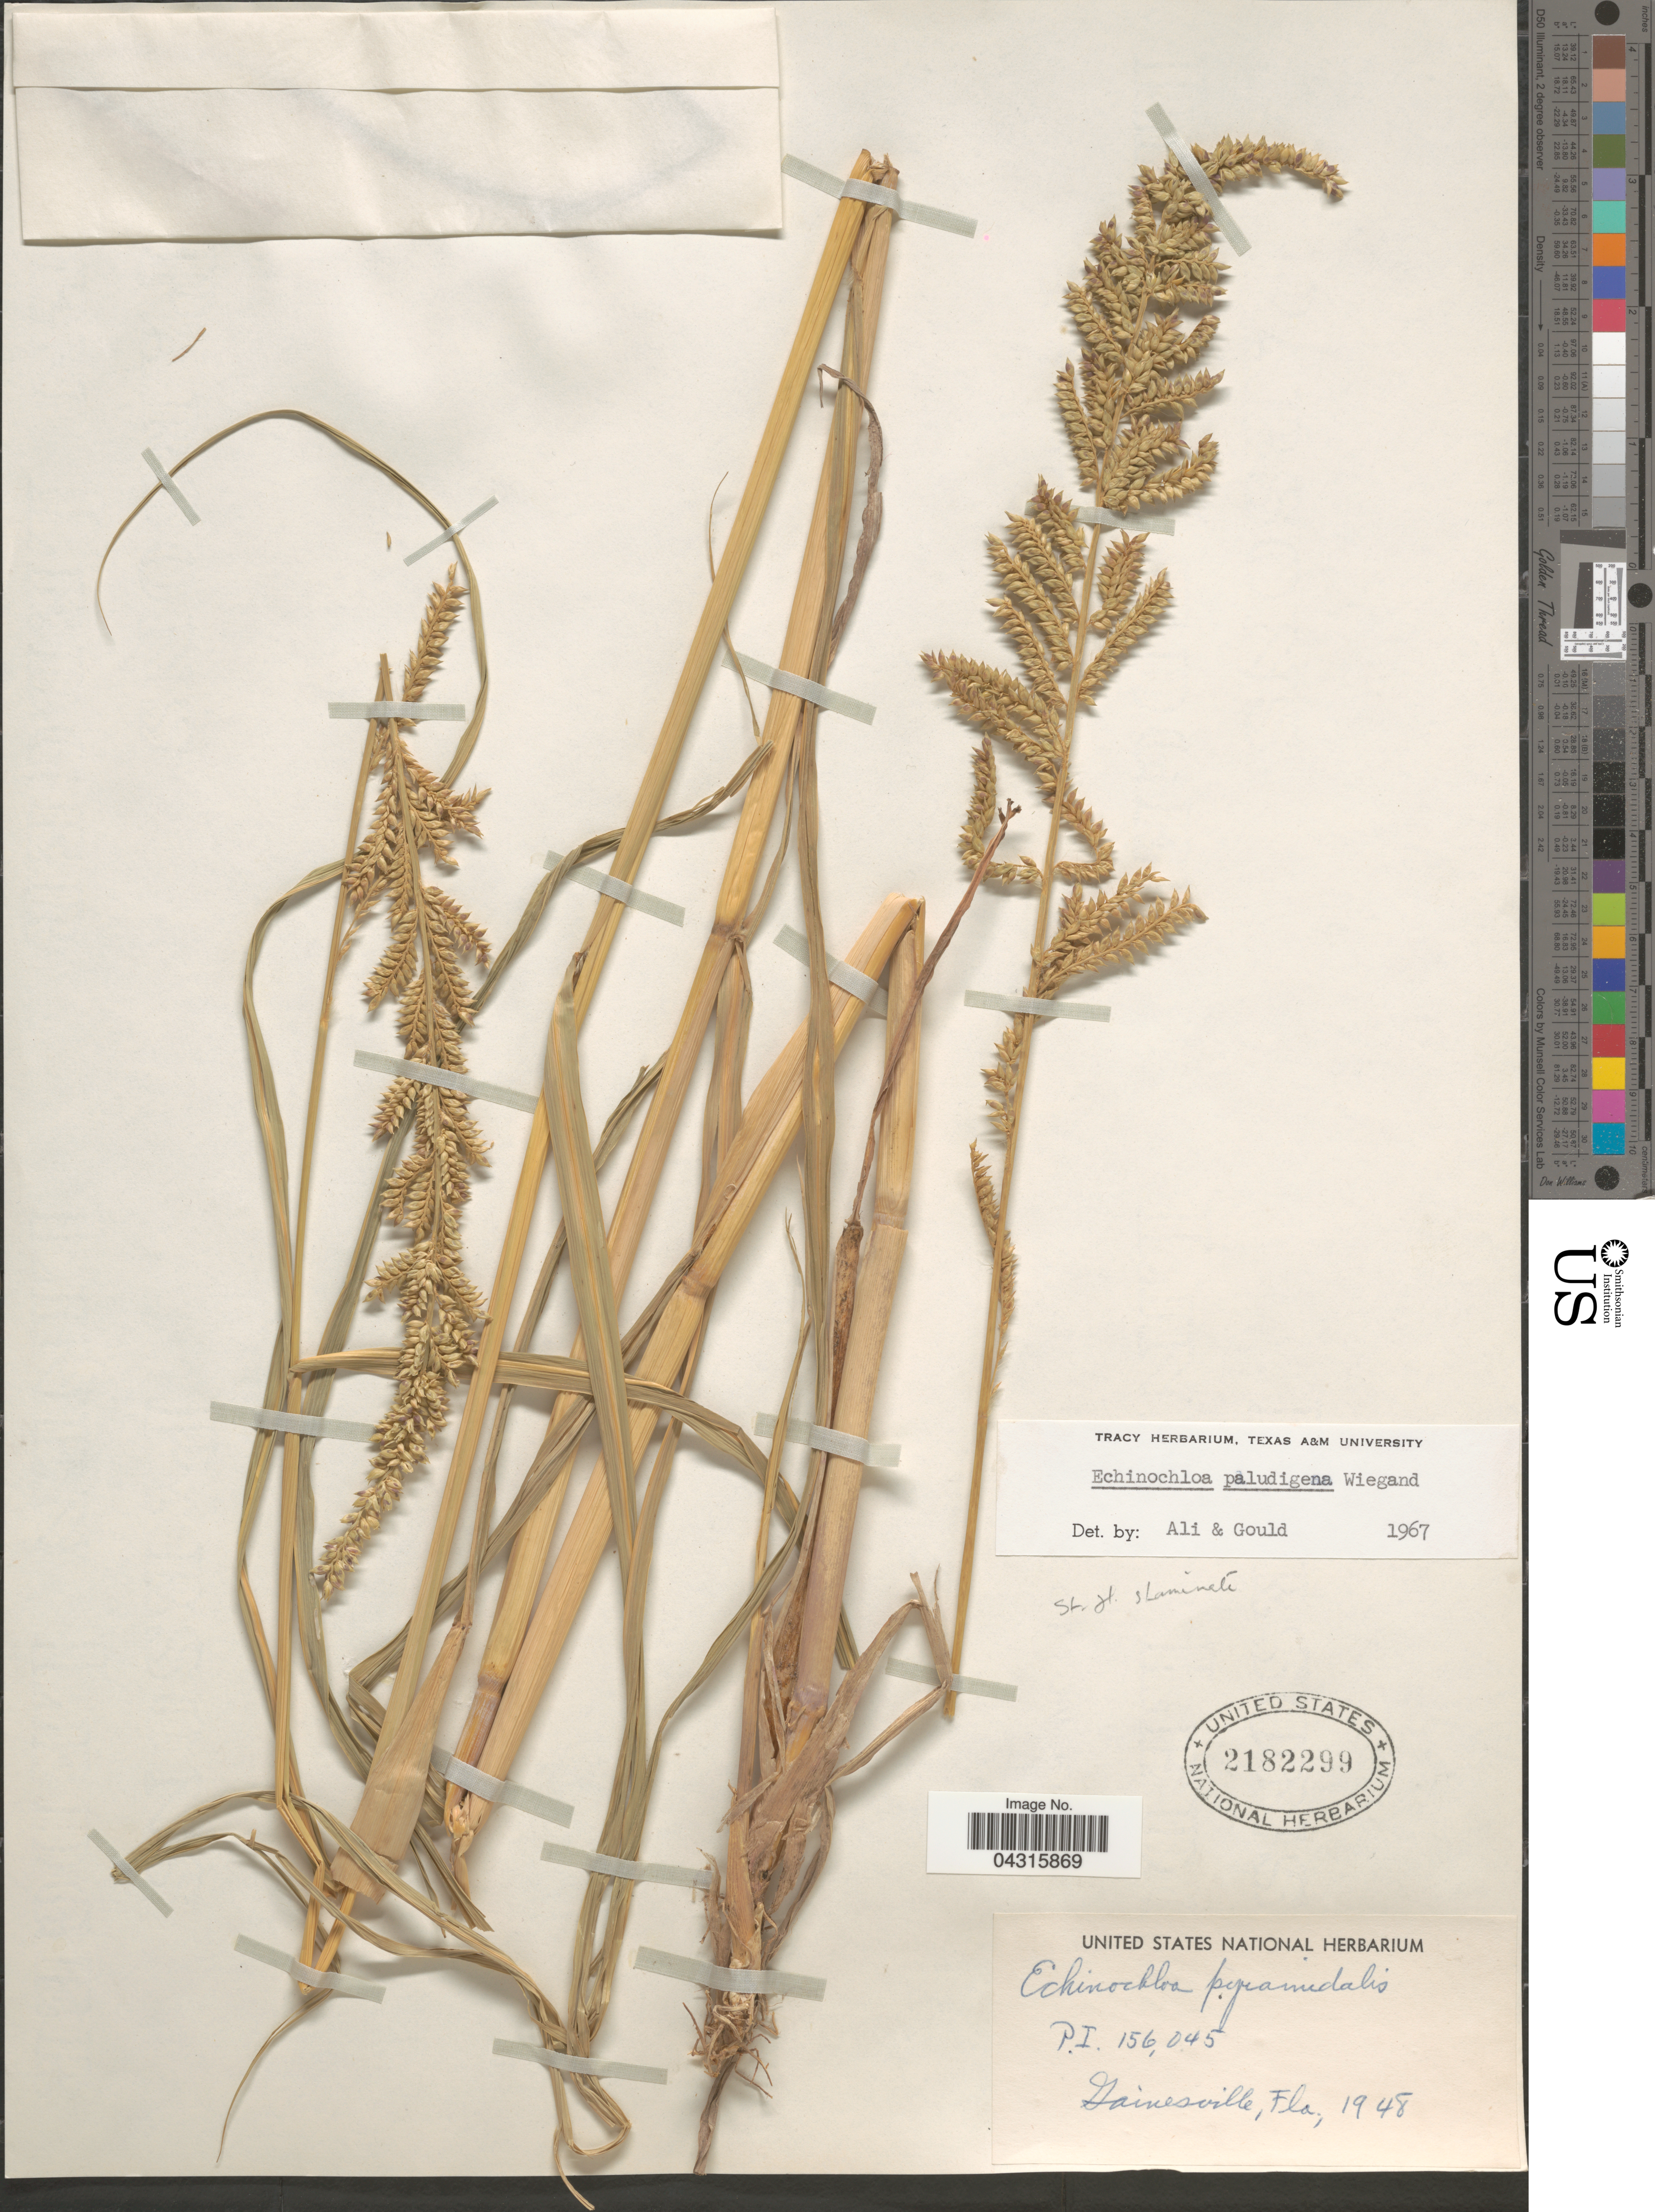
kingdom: Plantae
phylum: Tracheophyta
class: Liliopsida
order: Poales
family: Poaceae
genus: Echinochloa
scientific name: Echinochloa paludigena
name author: Wiegand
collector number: P.I.156045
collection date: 1948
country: United States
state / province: Florida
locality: Gainesville.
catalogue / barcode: US 2182299